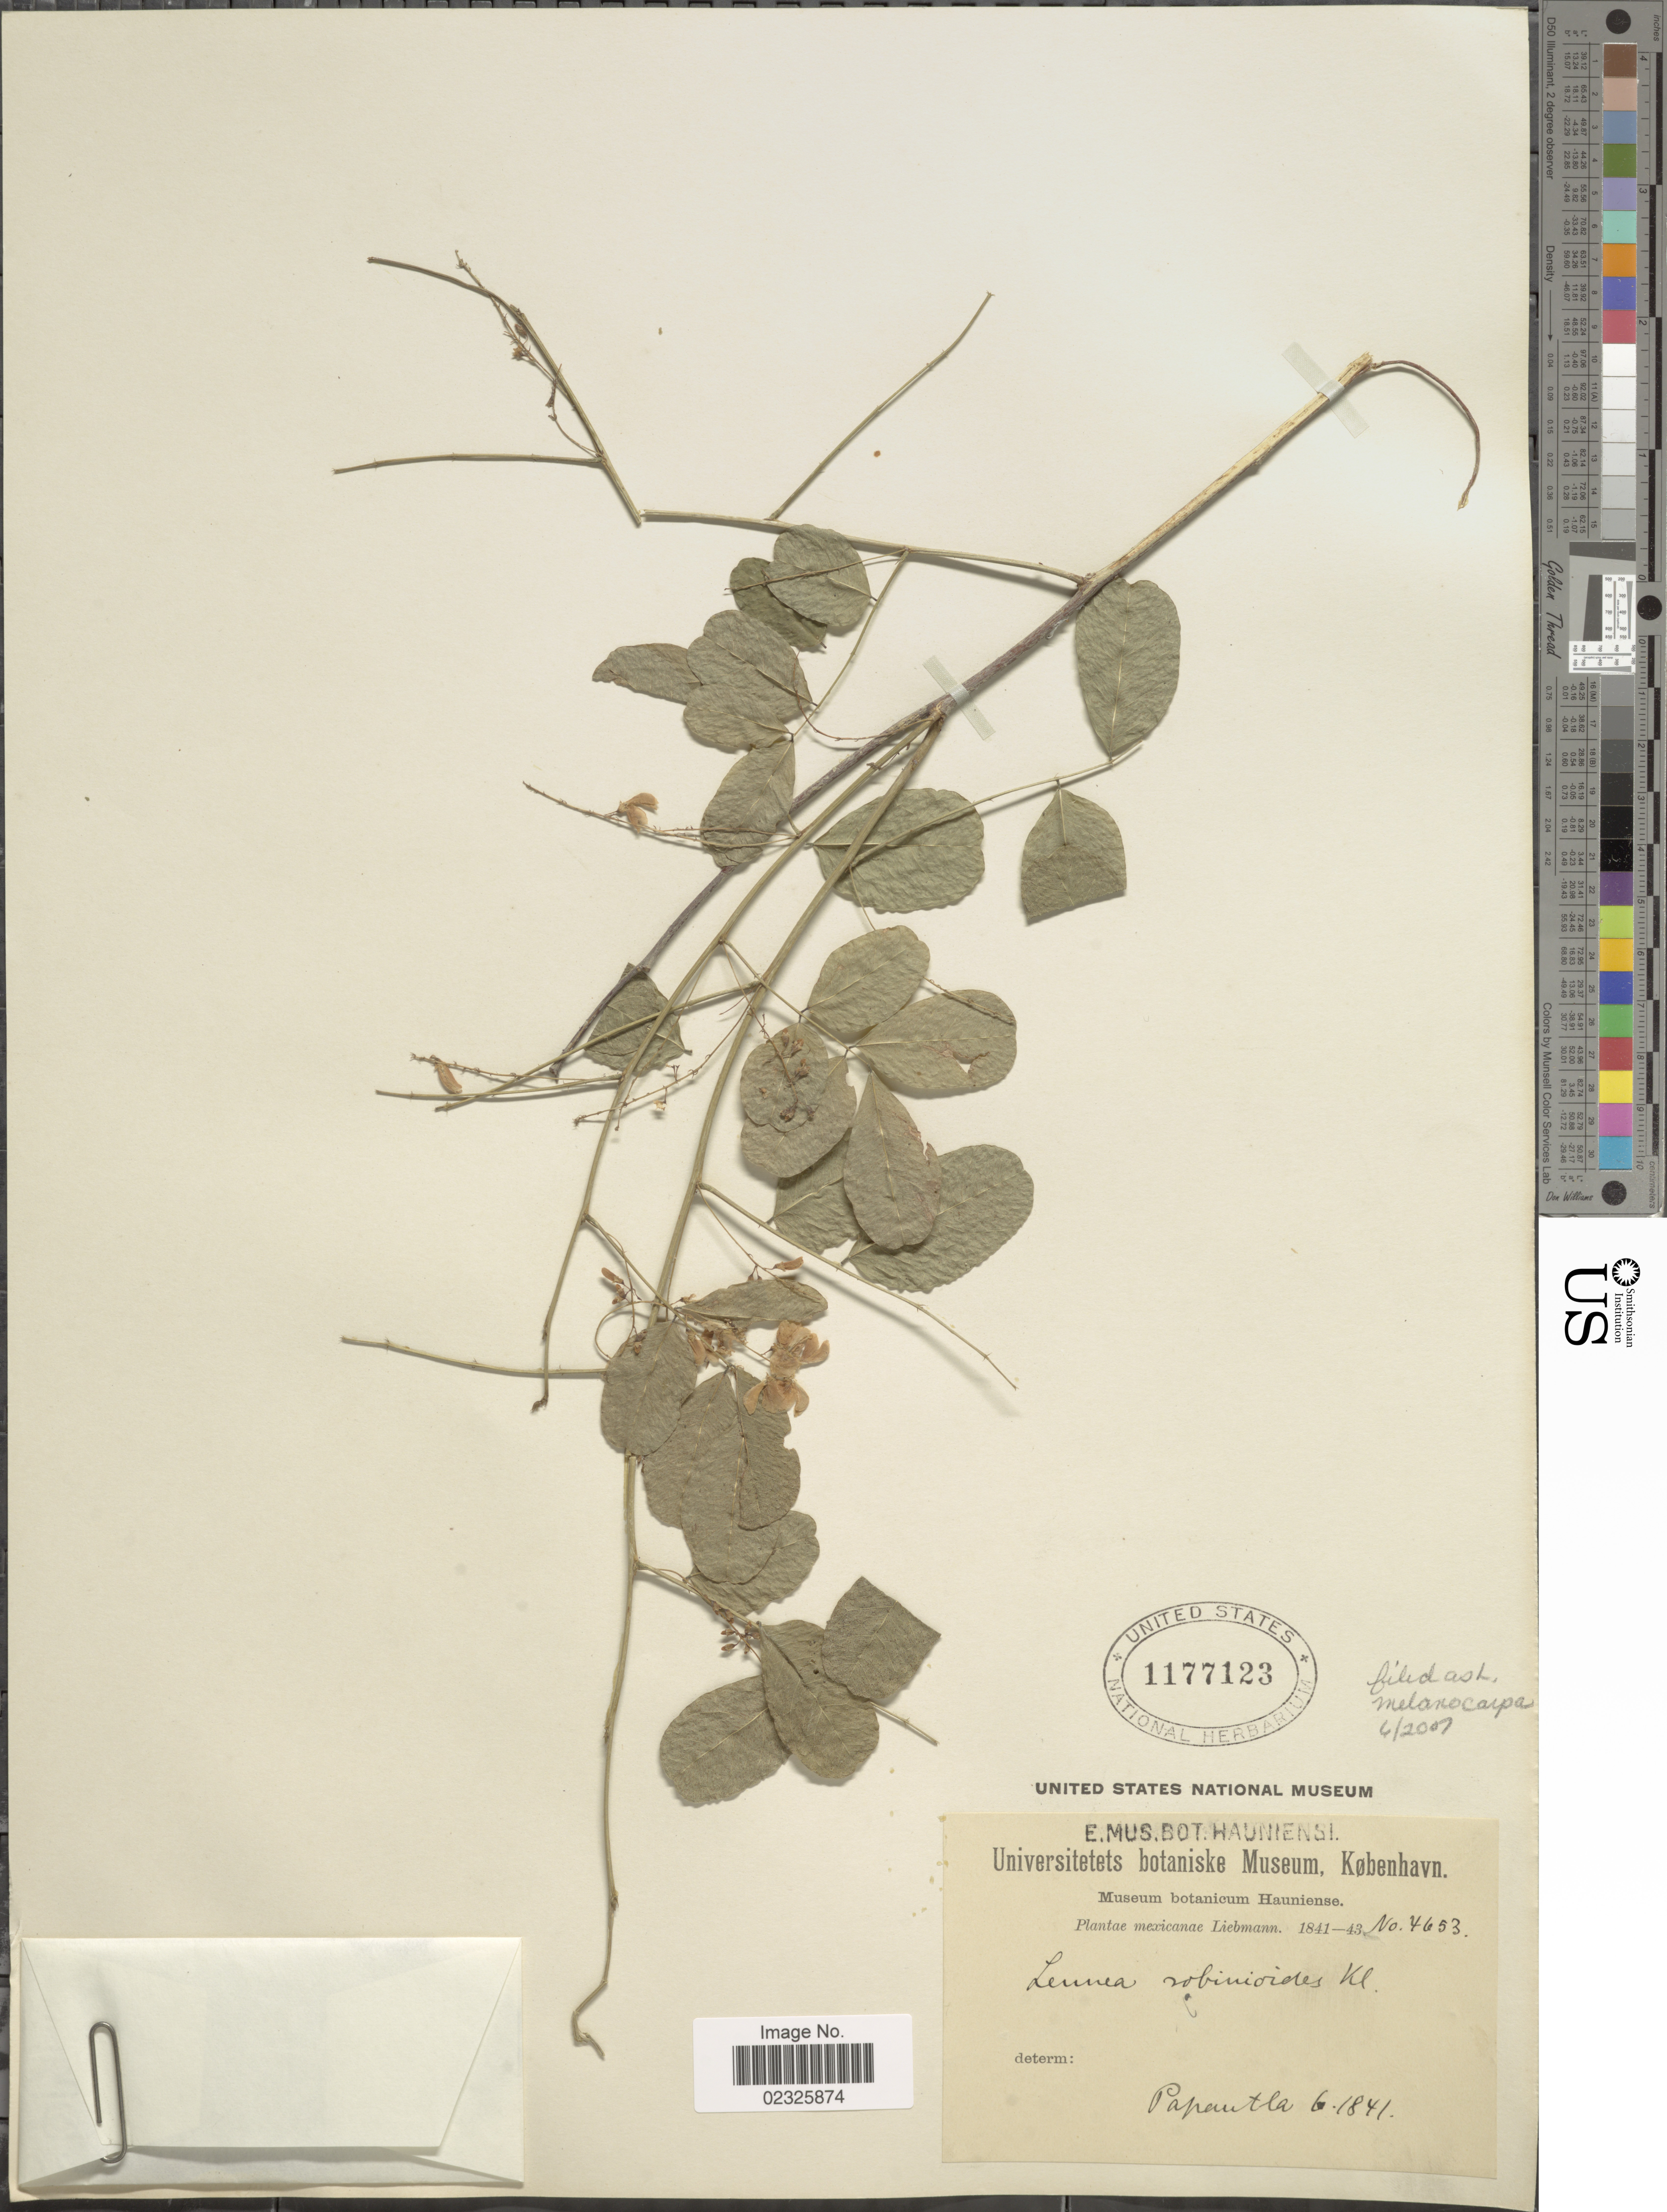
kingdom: Plantae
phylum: Tracheophyta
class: Magnoliopsida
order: Fabales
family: Fabaceae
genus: Lennea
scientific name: Lennea melanocarpa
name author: (Schltdl.) Vatke ex Harms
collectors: Liebmann, --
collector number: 4653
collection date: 1841-06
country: Mexico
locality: Papantla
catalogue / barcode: US 1177123